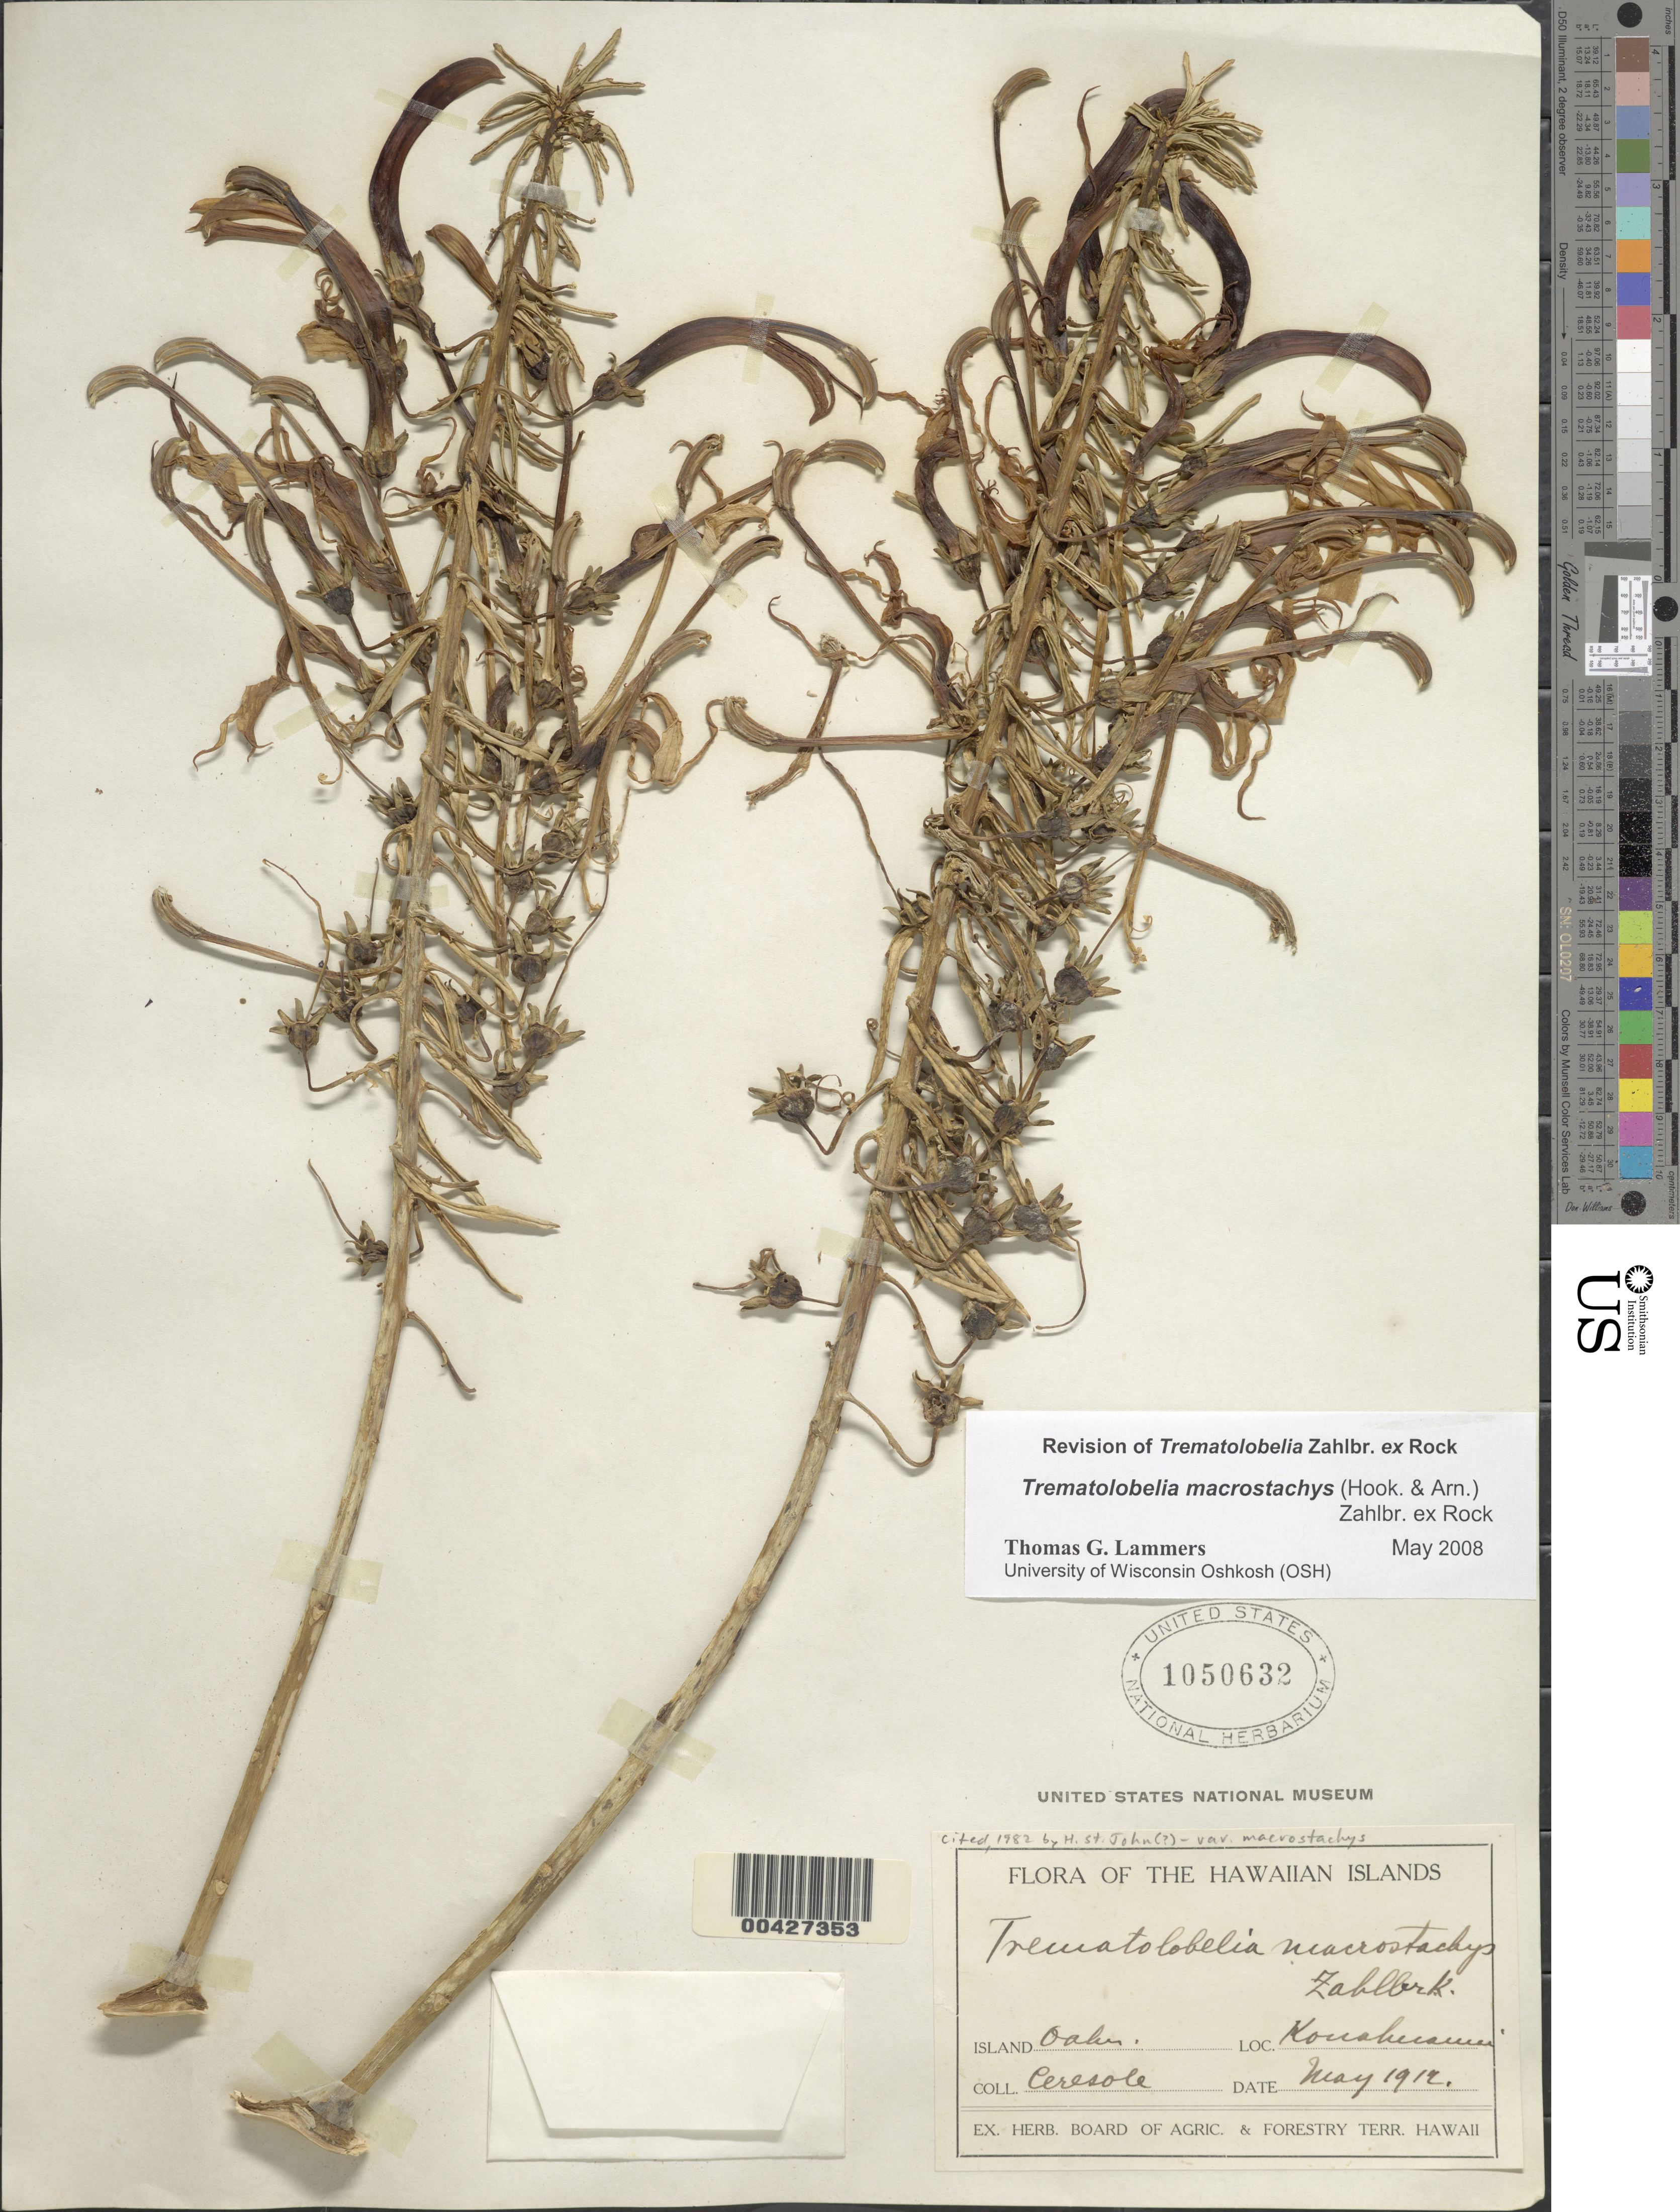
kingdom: Plantae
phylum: Tracheophyta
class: Magnoliopsida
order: Asterales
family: Campanulaceae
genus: Trematolobelia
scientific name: Trematolobelia macrostachys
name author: (Hook. & Arn.) Zahlbr. ex Rock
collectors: -. Ceresole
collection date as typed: May 1912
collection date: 1912-05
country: United States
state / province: Hawaii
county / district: Honolulu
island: Oahu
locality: Konahuanui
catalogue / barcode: US 1050632